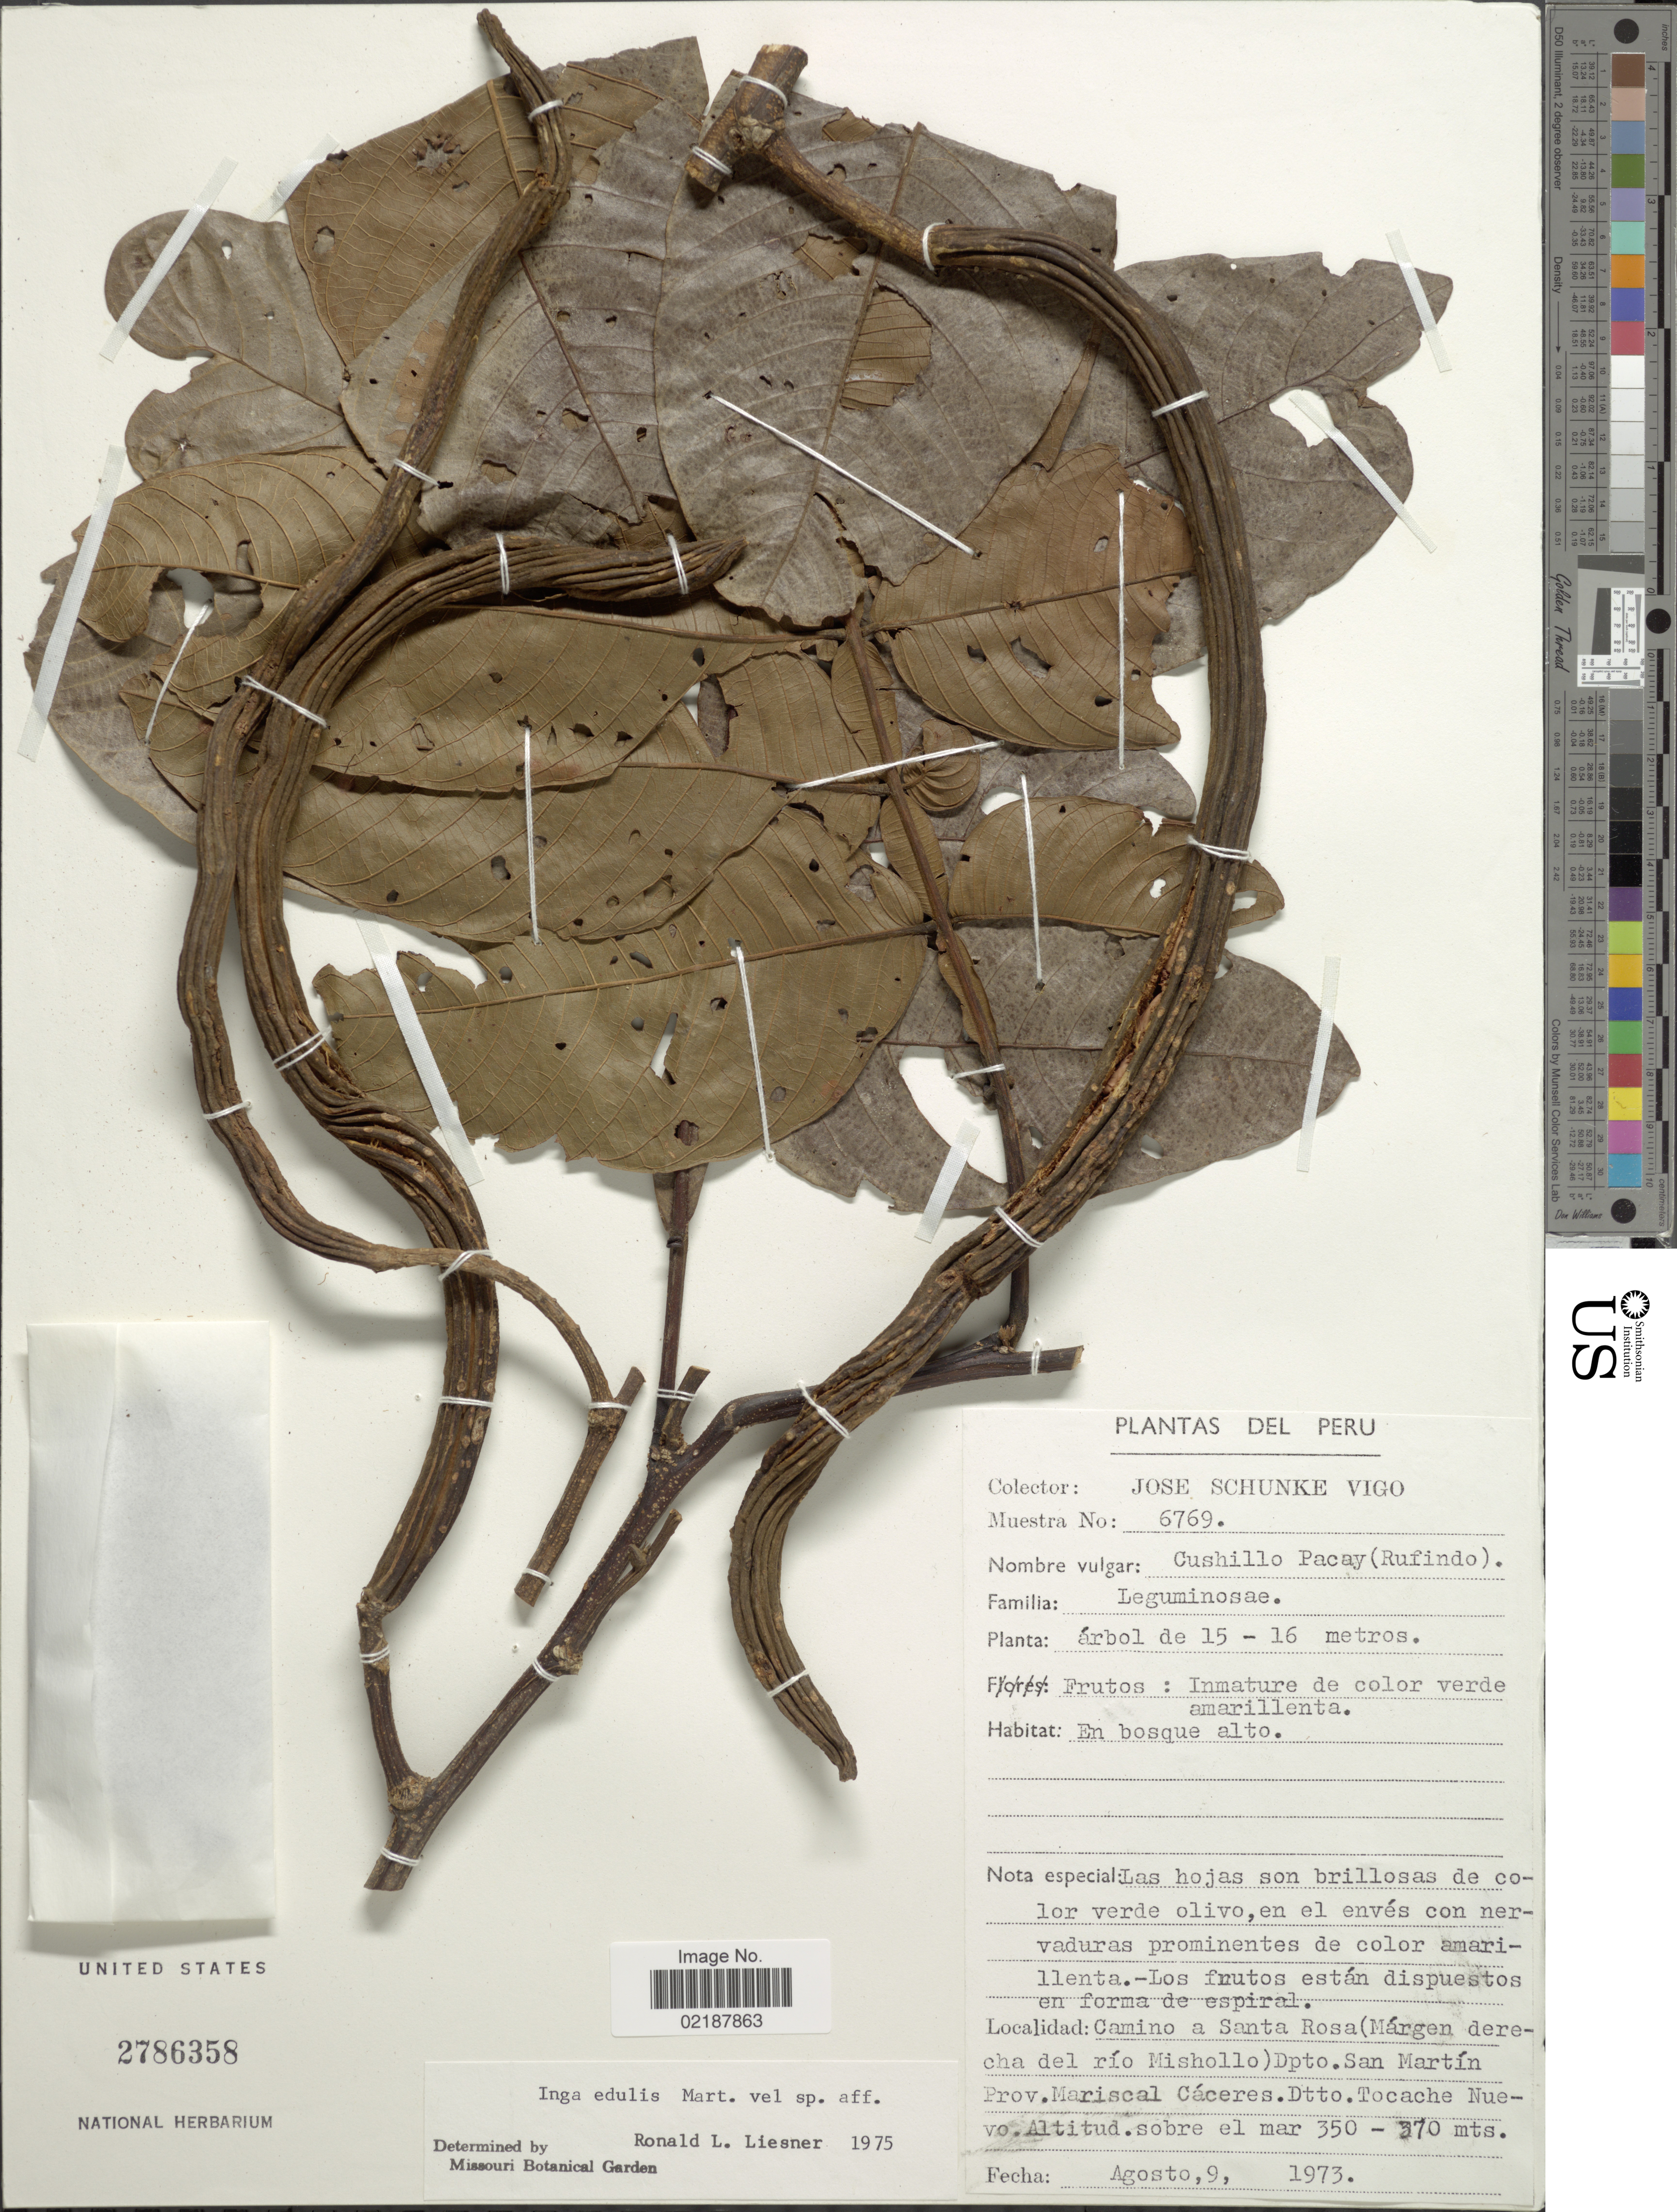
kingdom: Plantae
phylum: Tracheophyta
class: Magnoliopsida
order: Fabales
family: Fabaceae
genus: Inga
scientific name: Inga edulis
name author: Mart.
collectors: J. Schunke Vigo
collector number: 6769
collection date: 1973-08-09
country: Peru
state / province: San Martín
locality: Camino a Santa Rosa (Margen derecha del rio Mishollo) Dpto. San Martin, Prov. Mariscal Caceres, Dtto. Tocache Nuevo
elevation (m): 350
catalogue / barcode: US 2786358